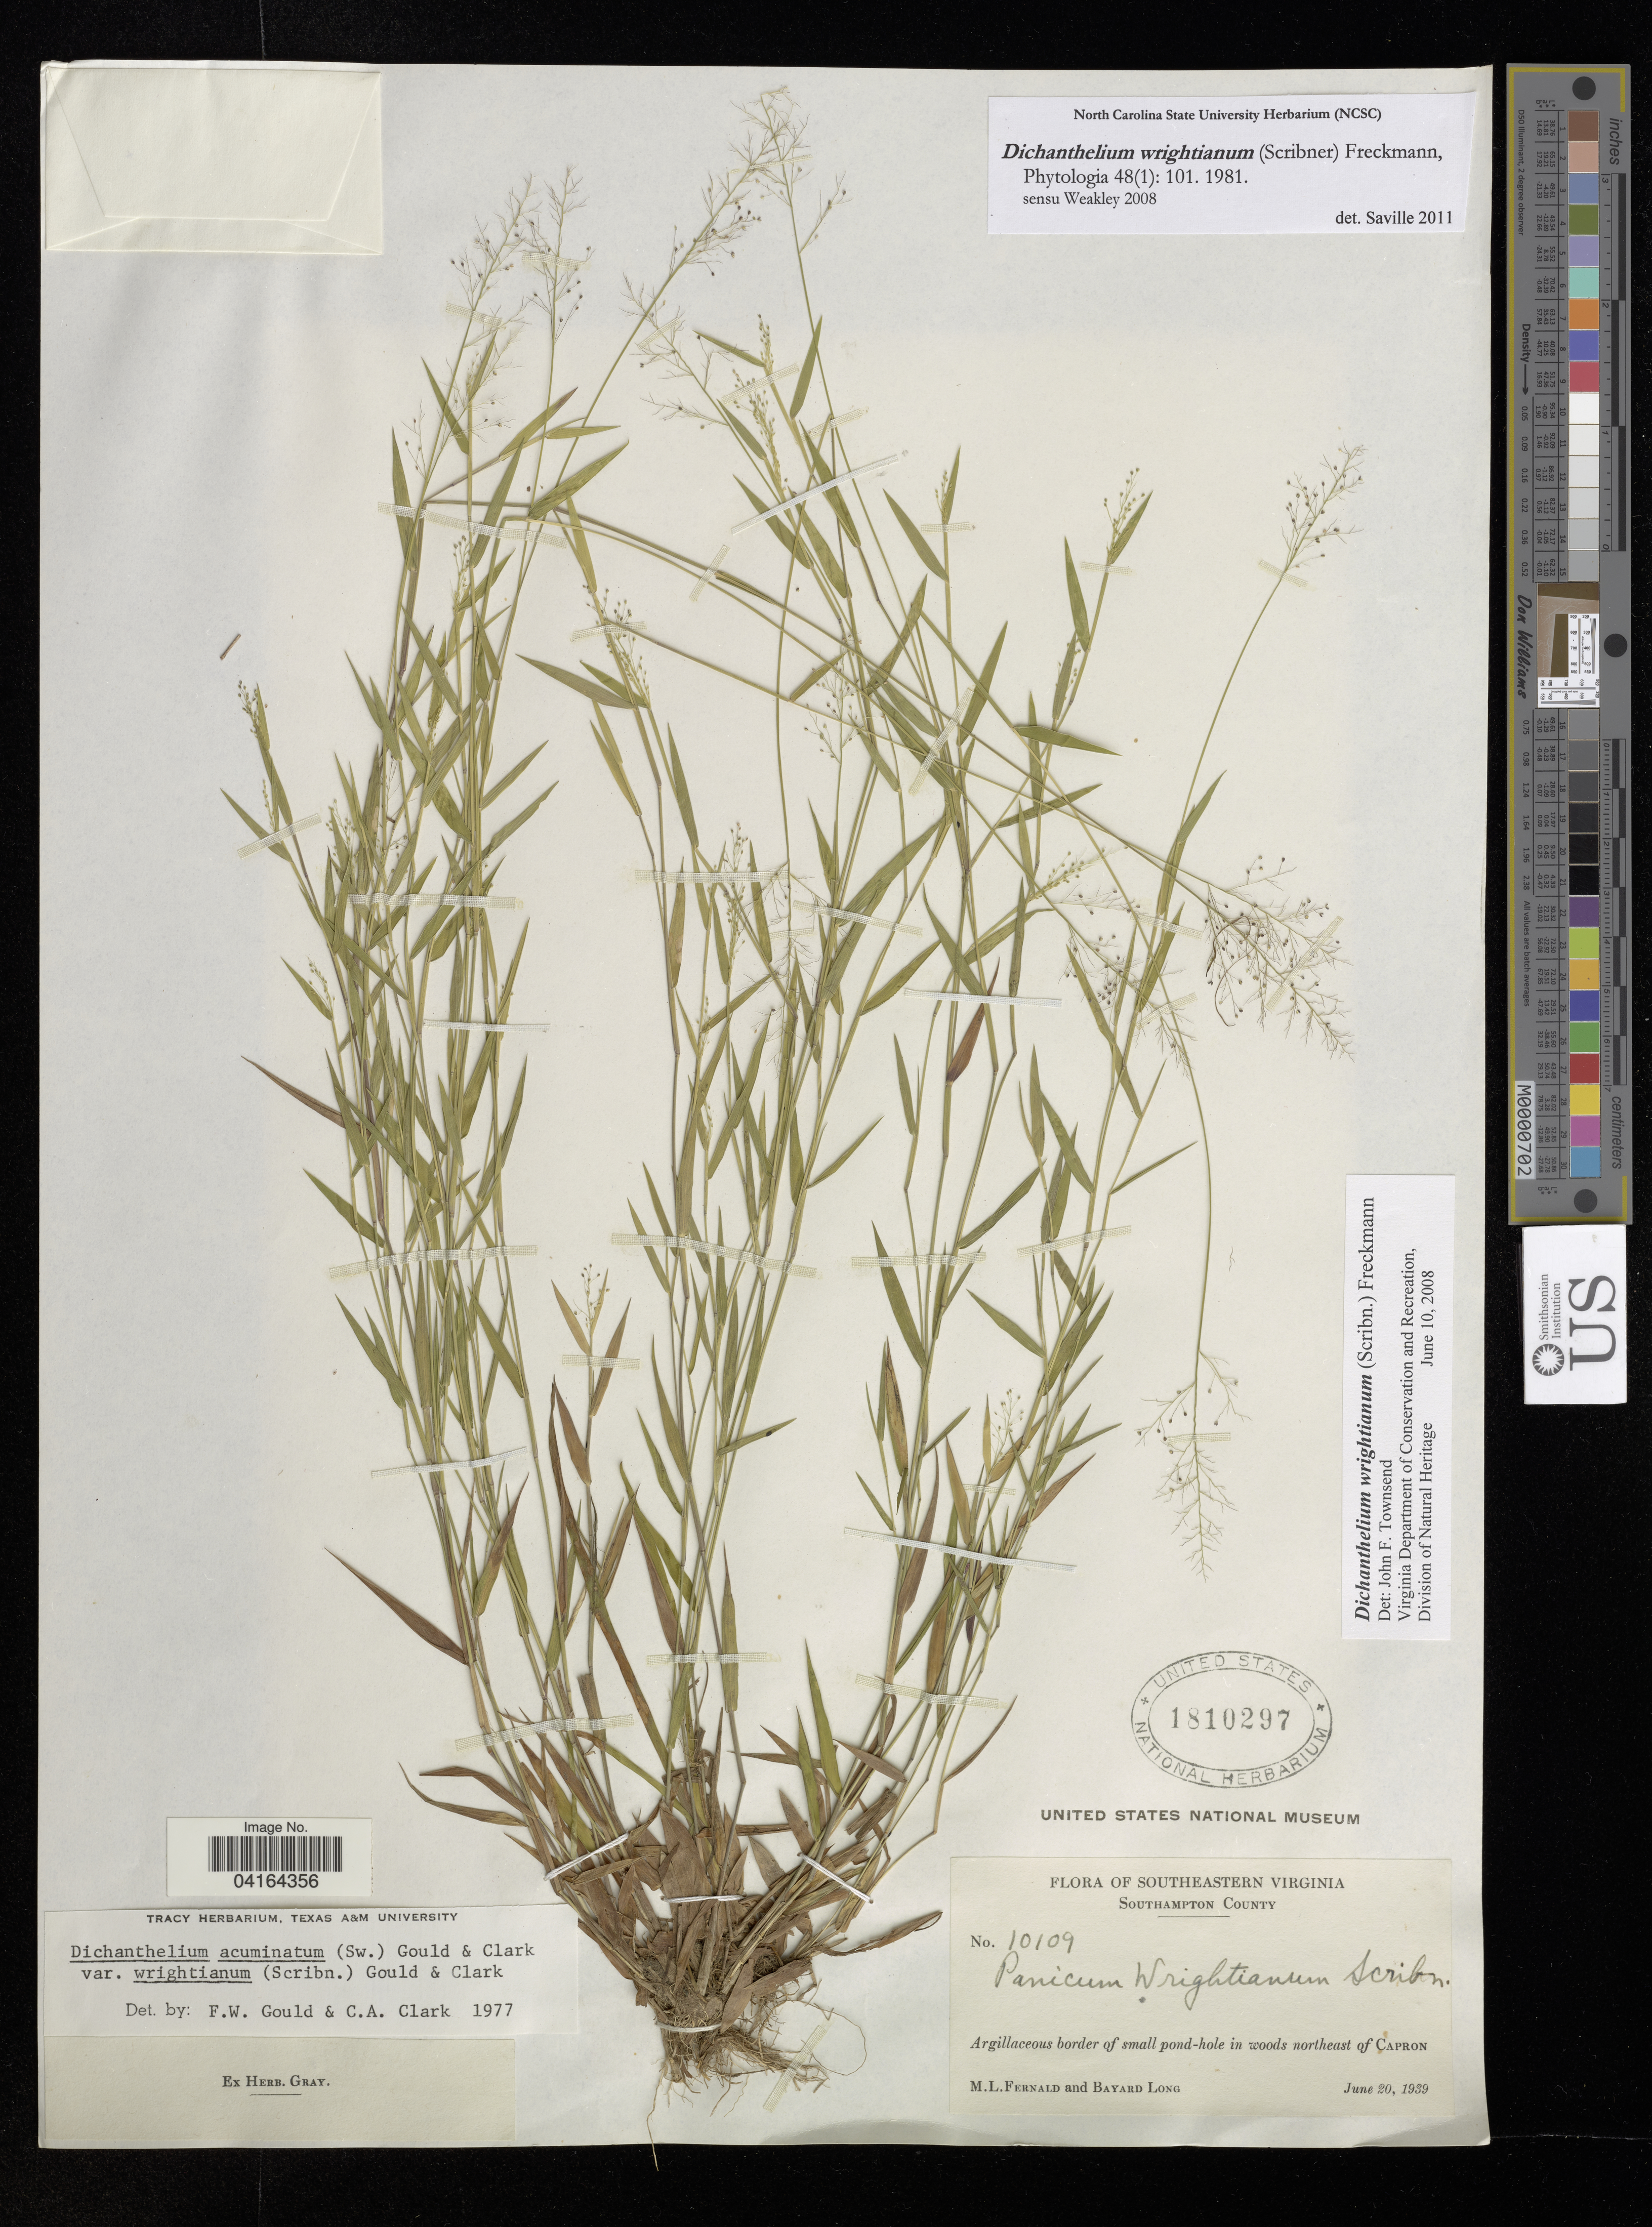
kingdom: Plantae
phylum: Tracheophyta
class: Liliopsida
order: Poales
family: Poaceae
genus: Dichanthelium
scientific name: Dichanthelium wrightianum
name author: (Scribn.) Freckmann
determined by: Saville, A. C., (NCSC), North Carolina State University (UNITED STATES)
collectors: M. L. Fernald & B. Long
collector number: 10109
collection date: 1939-06-20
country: United States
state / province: Virginia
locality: Southeastern Virginia. Southampton County. Northeast of Capron.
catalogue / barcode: US 1810297